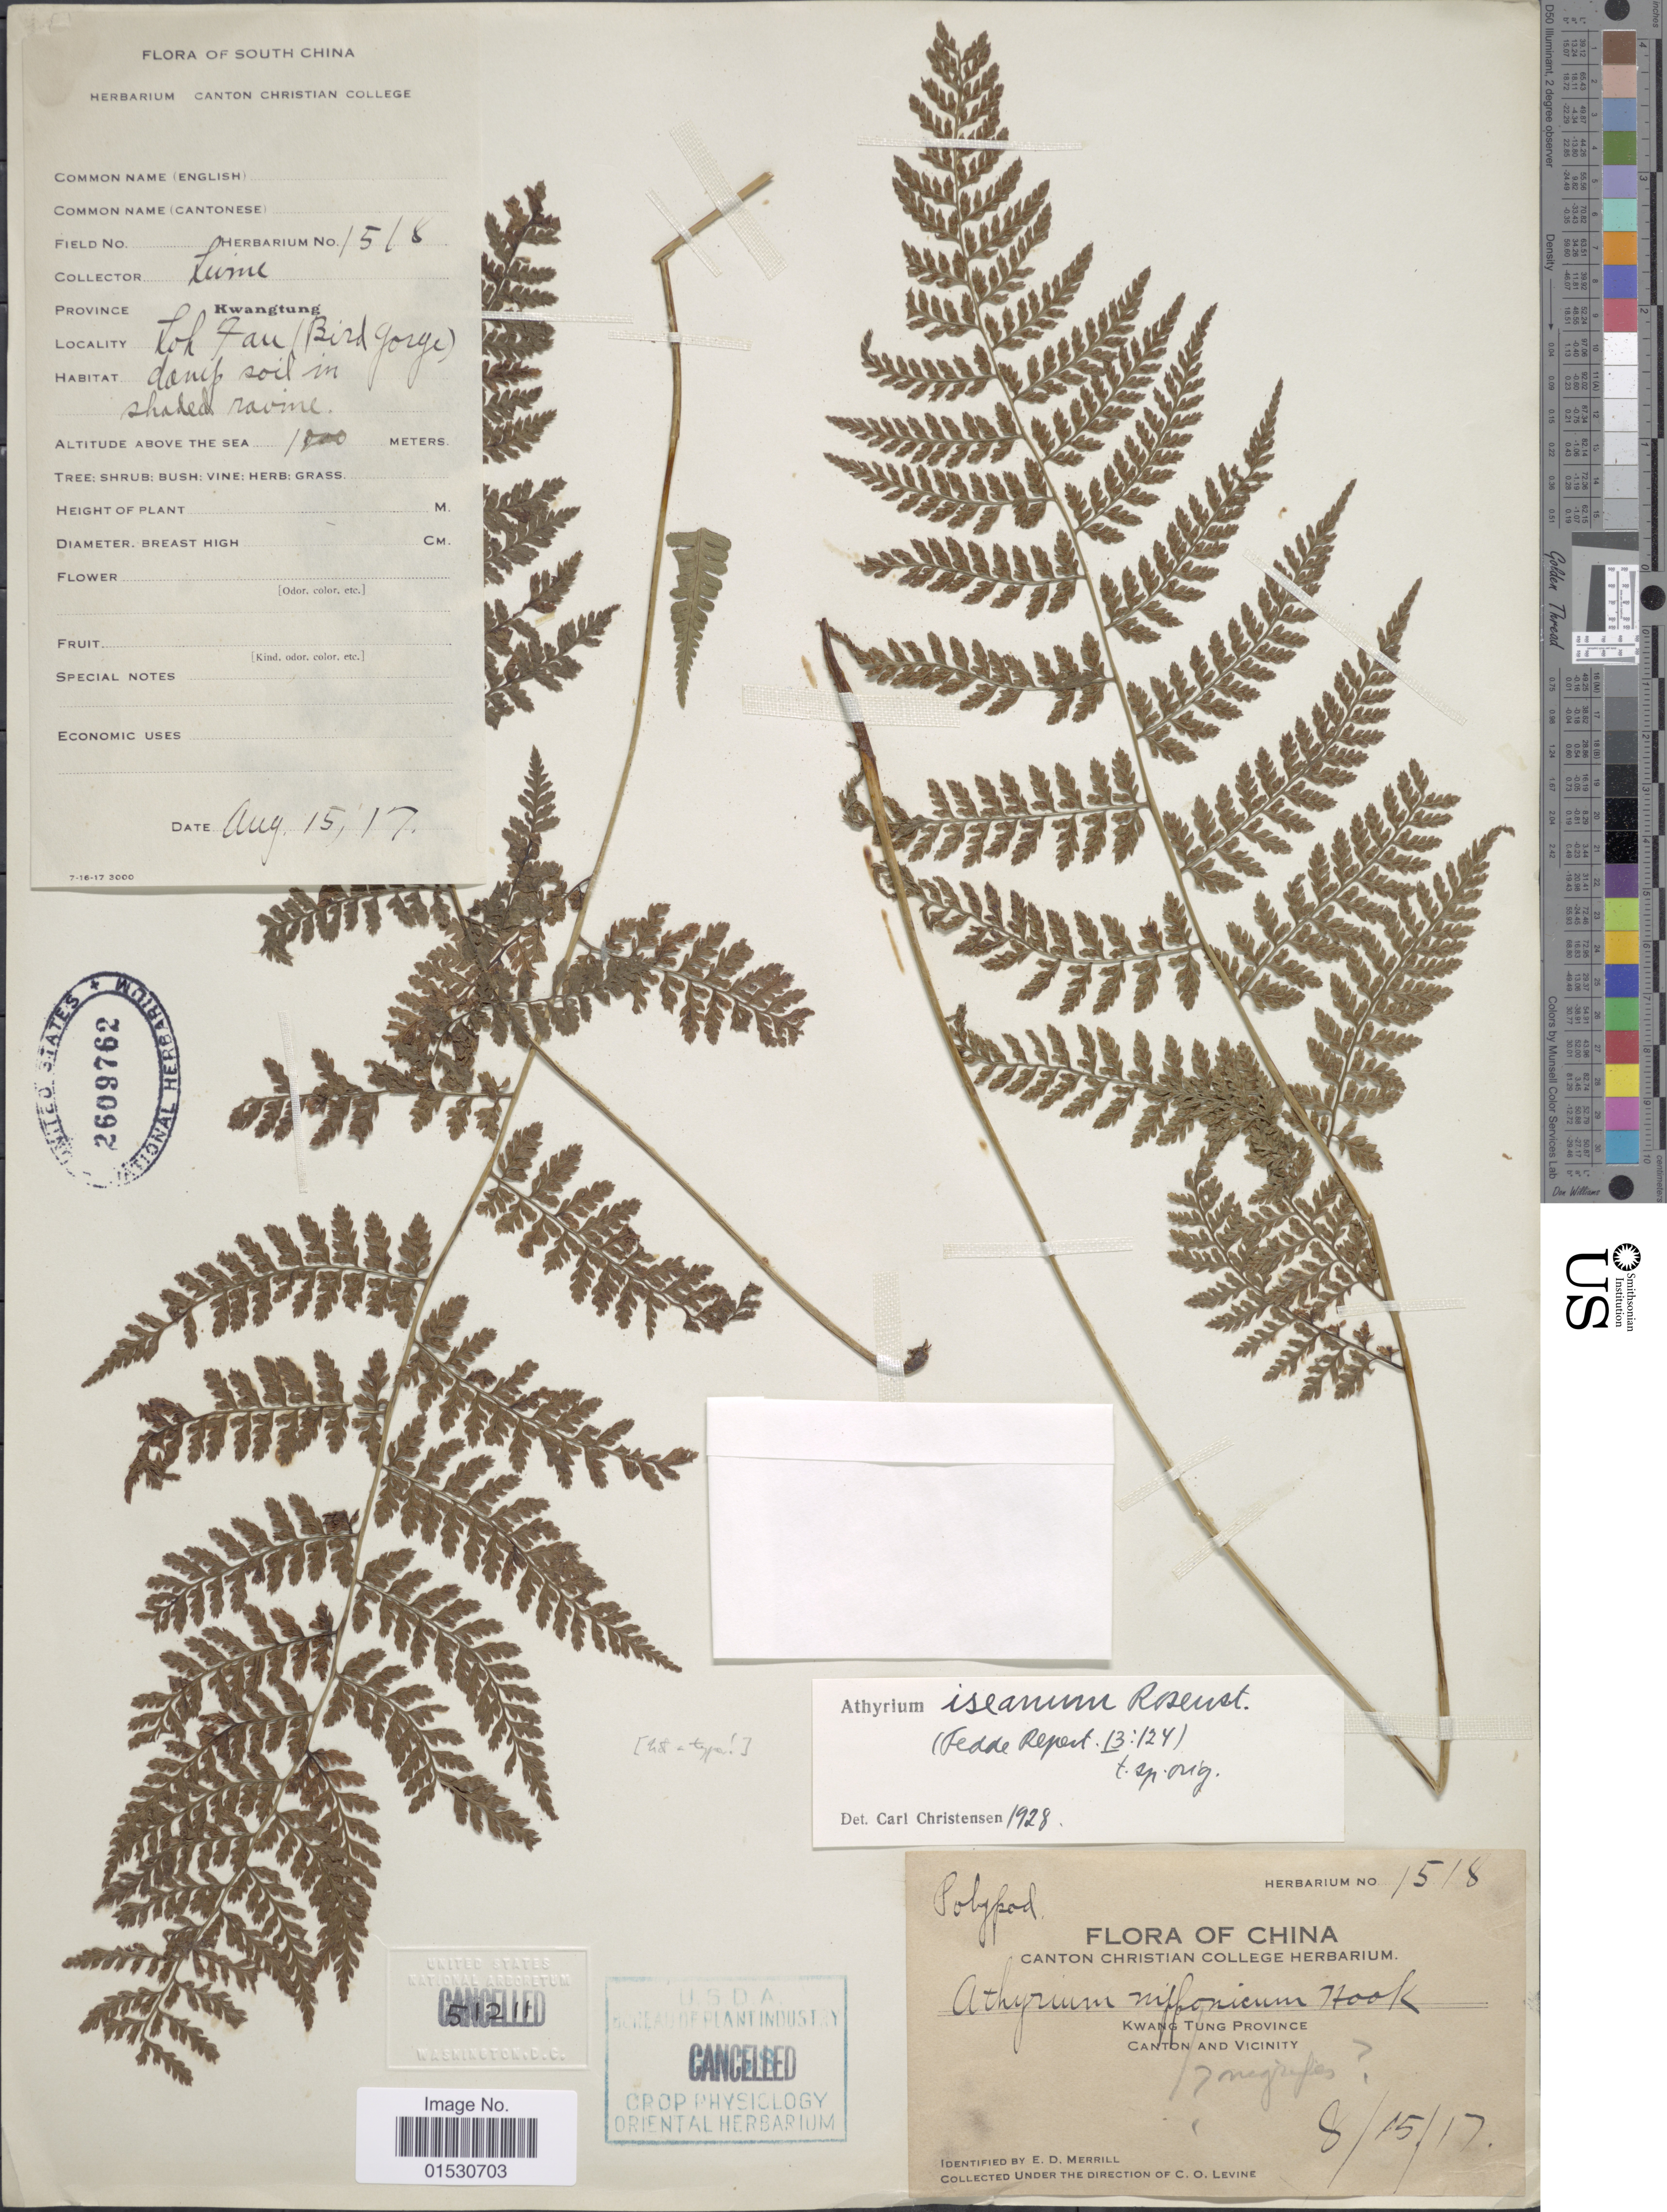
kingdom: Plantae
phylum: Tracheophyta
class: Polypodiopsida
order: Polypodiales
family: Athyriaceae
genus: Athyrium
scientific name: Athyrium iseanum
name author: Rosenst.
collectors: C. O. Levine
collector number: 1518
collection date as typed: Transcribed d/m/y: 15/8/17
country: China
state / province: Guangdong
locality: Kwangtung Province, Canton and Vicinity, Loh Fau (Bird Gorge)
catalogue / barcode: US 2609762